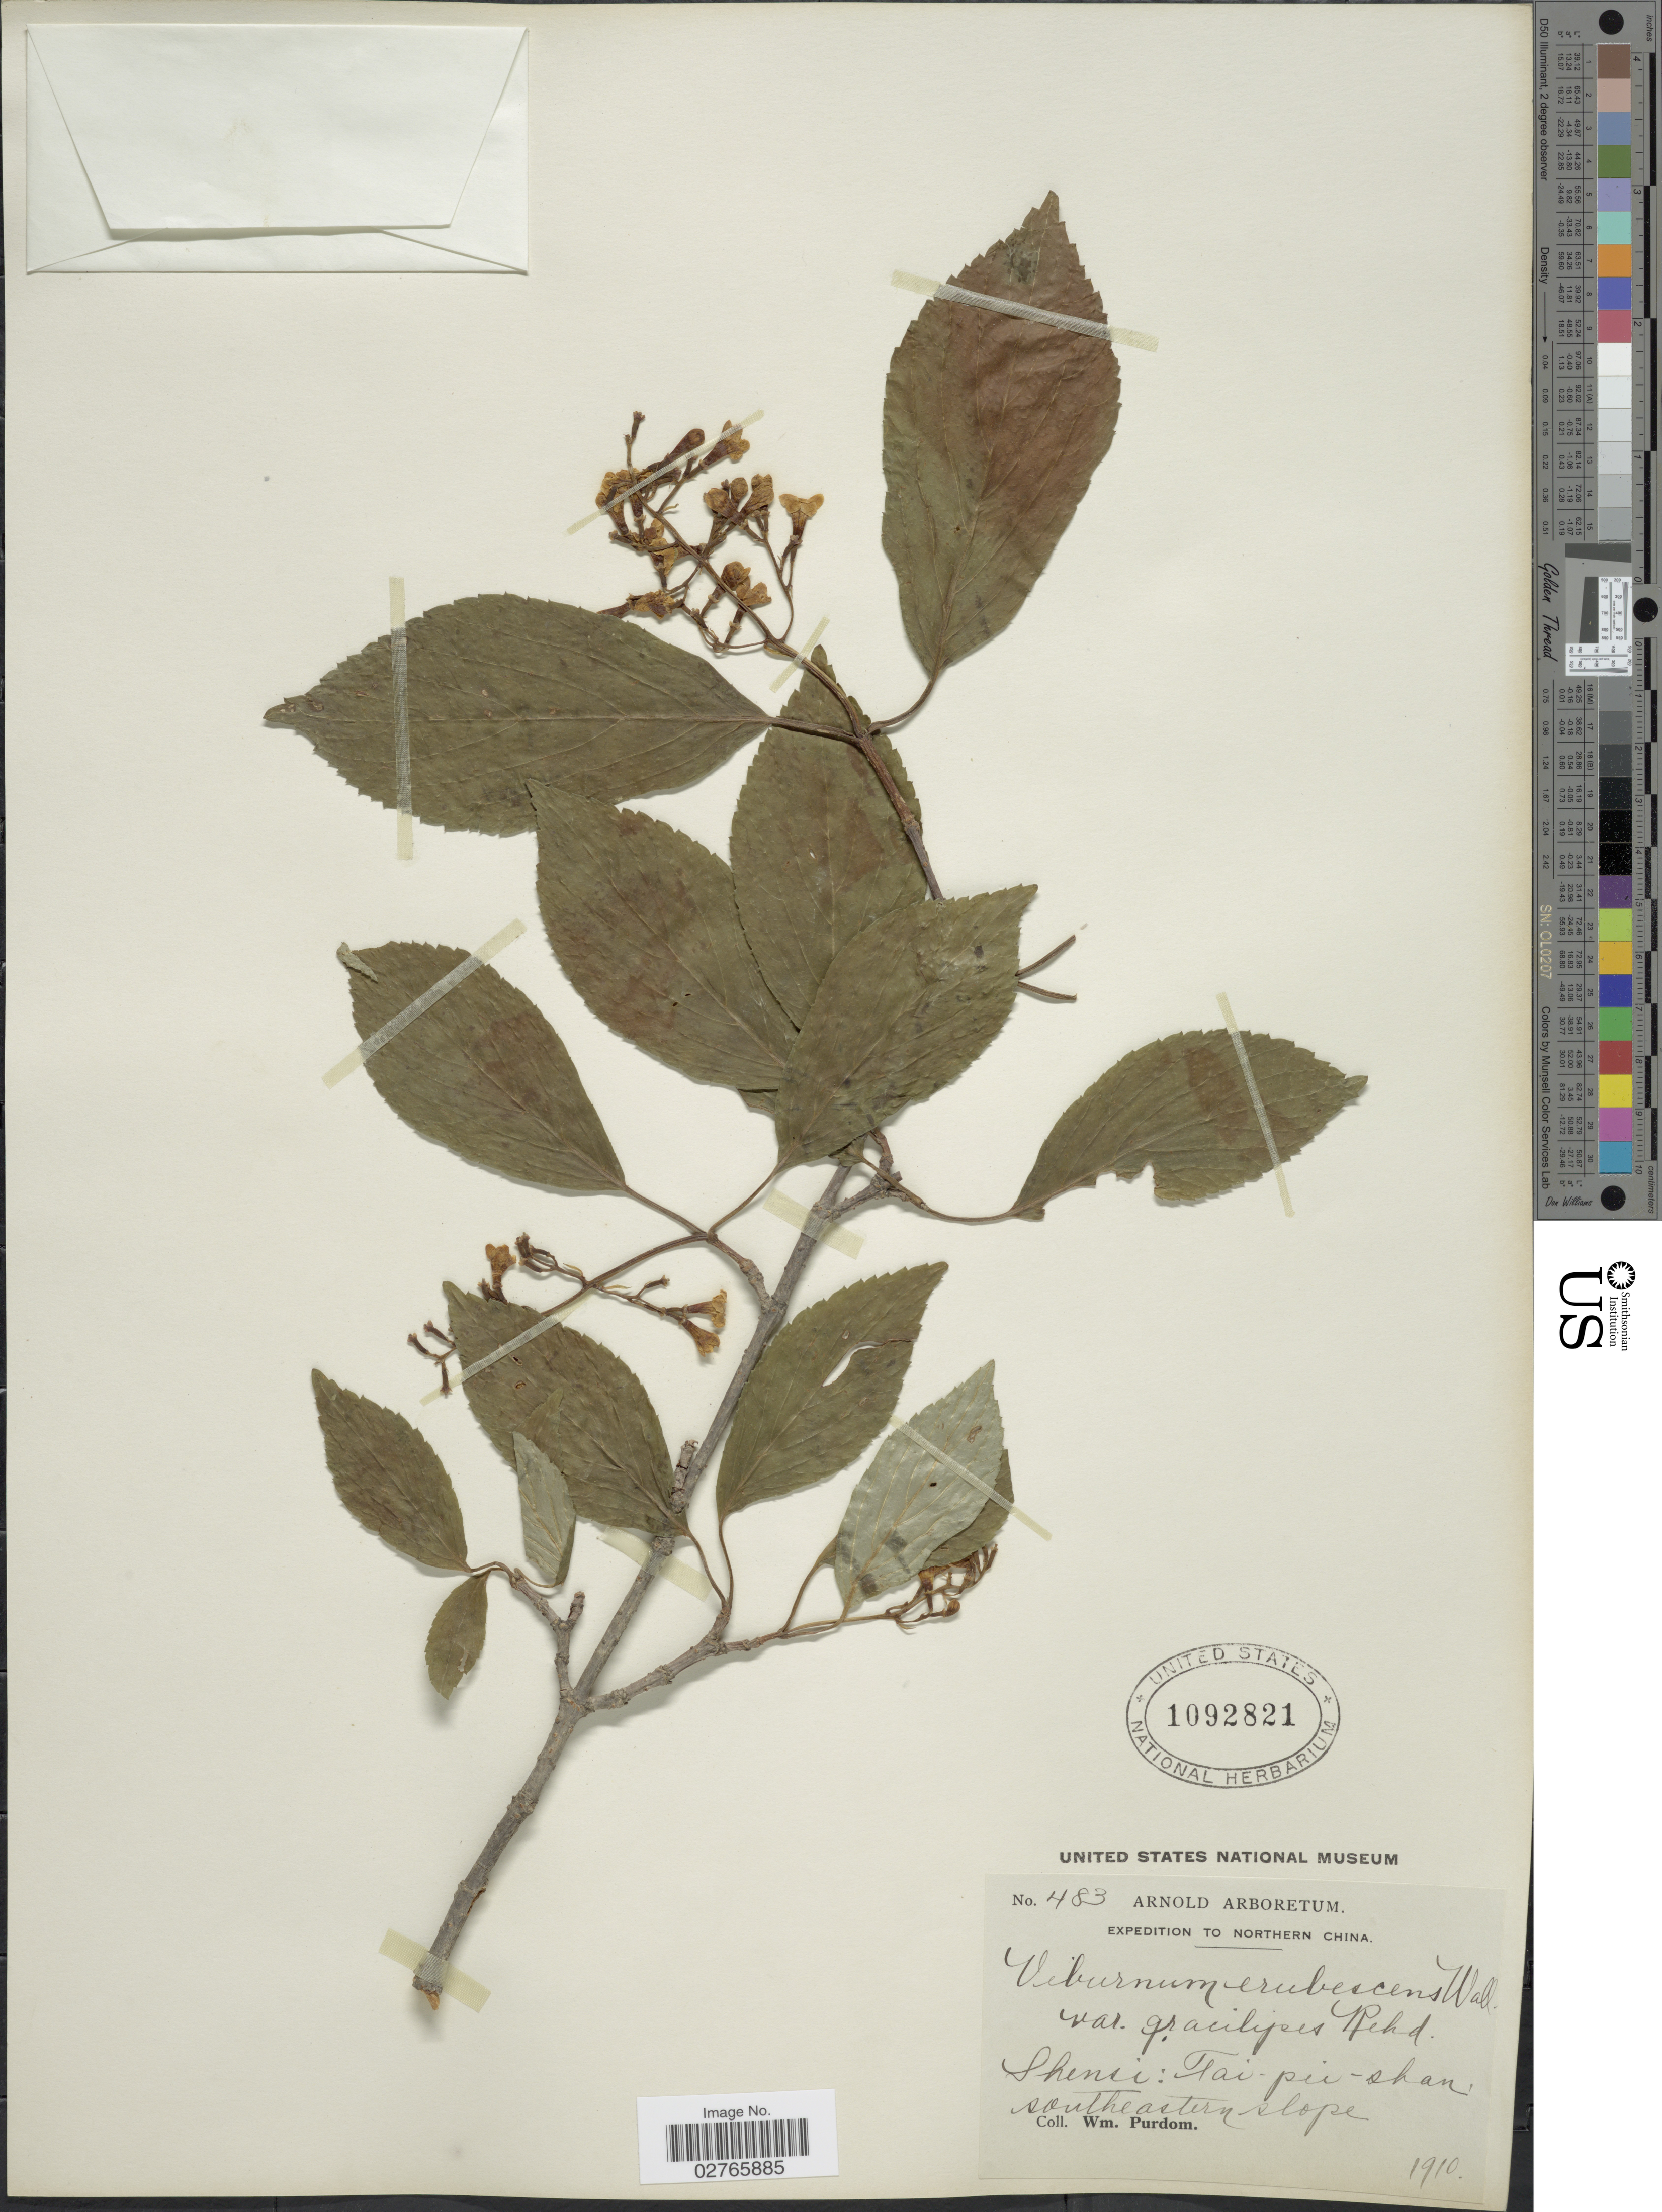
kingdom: Plantae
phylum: Tracheophyta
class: Magnoliopsida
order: Dipsacales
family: Viburnaceae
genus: Viburnum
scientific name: Viburnum erubescens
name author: Wall.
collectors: W. Purdom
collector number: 483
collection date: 1910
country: China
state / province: Shaanxi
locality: Northern China. Shensi: Tai-pei-shan. Southeastern slope.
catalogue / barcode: US 1092821